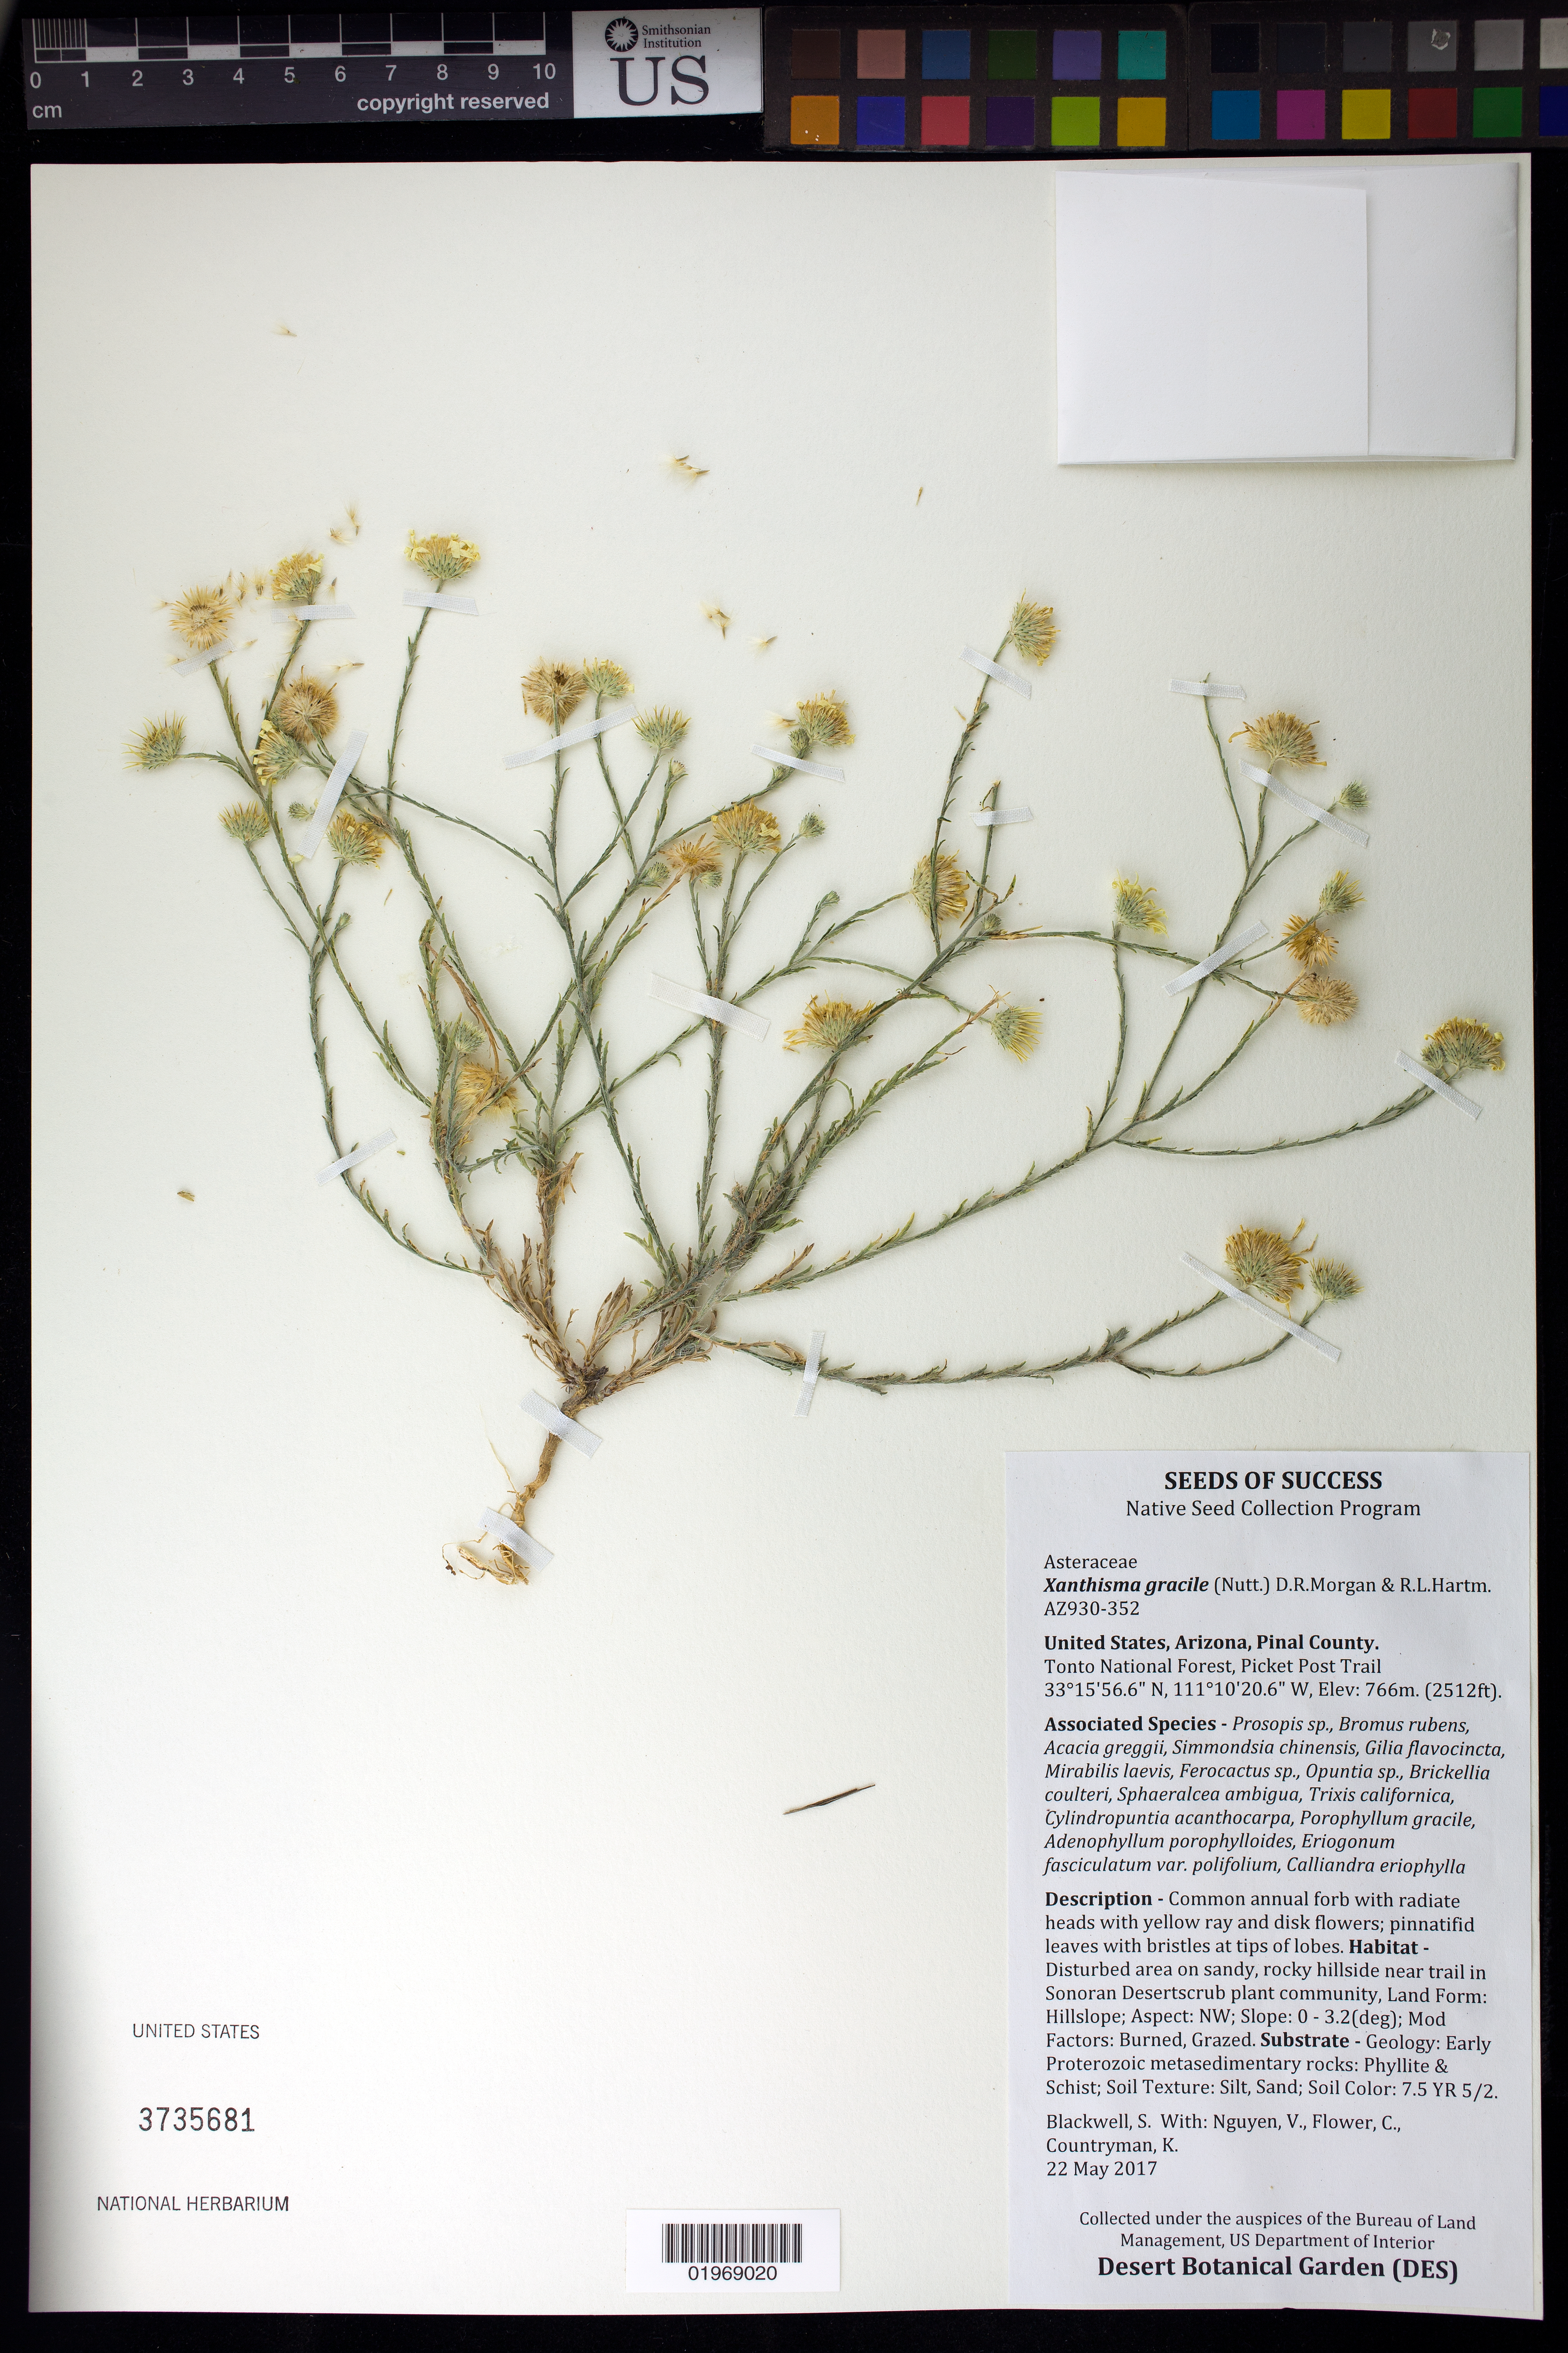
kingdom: Plantae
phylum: Tracheophyta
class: Magnoliopsida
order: Asterales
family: Asteraceae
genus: Xanthisma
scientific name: Xanthisma gracile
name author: (Nutt.) D. R. Morgan & R.L. Hartm.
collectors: S. Blackwell, V. Nguyen, C. Flower & K. Countryman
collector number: AZ930-352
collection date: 2017-05-22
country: United States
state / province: Arizona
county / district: Pinal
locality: Tonto National Forest, Picket Post Trail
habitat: Disturbed area on sandy, rocky hillside near trail in Sonoran Desertscrub plant community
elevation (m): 766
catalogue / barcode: US 3735681